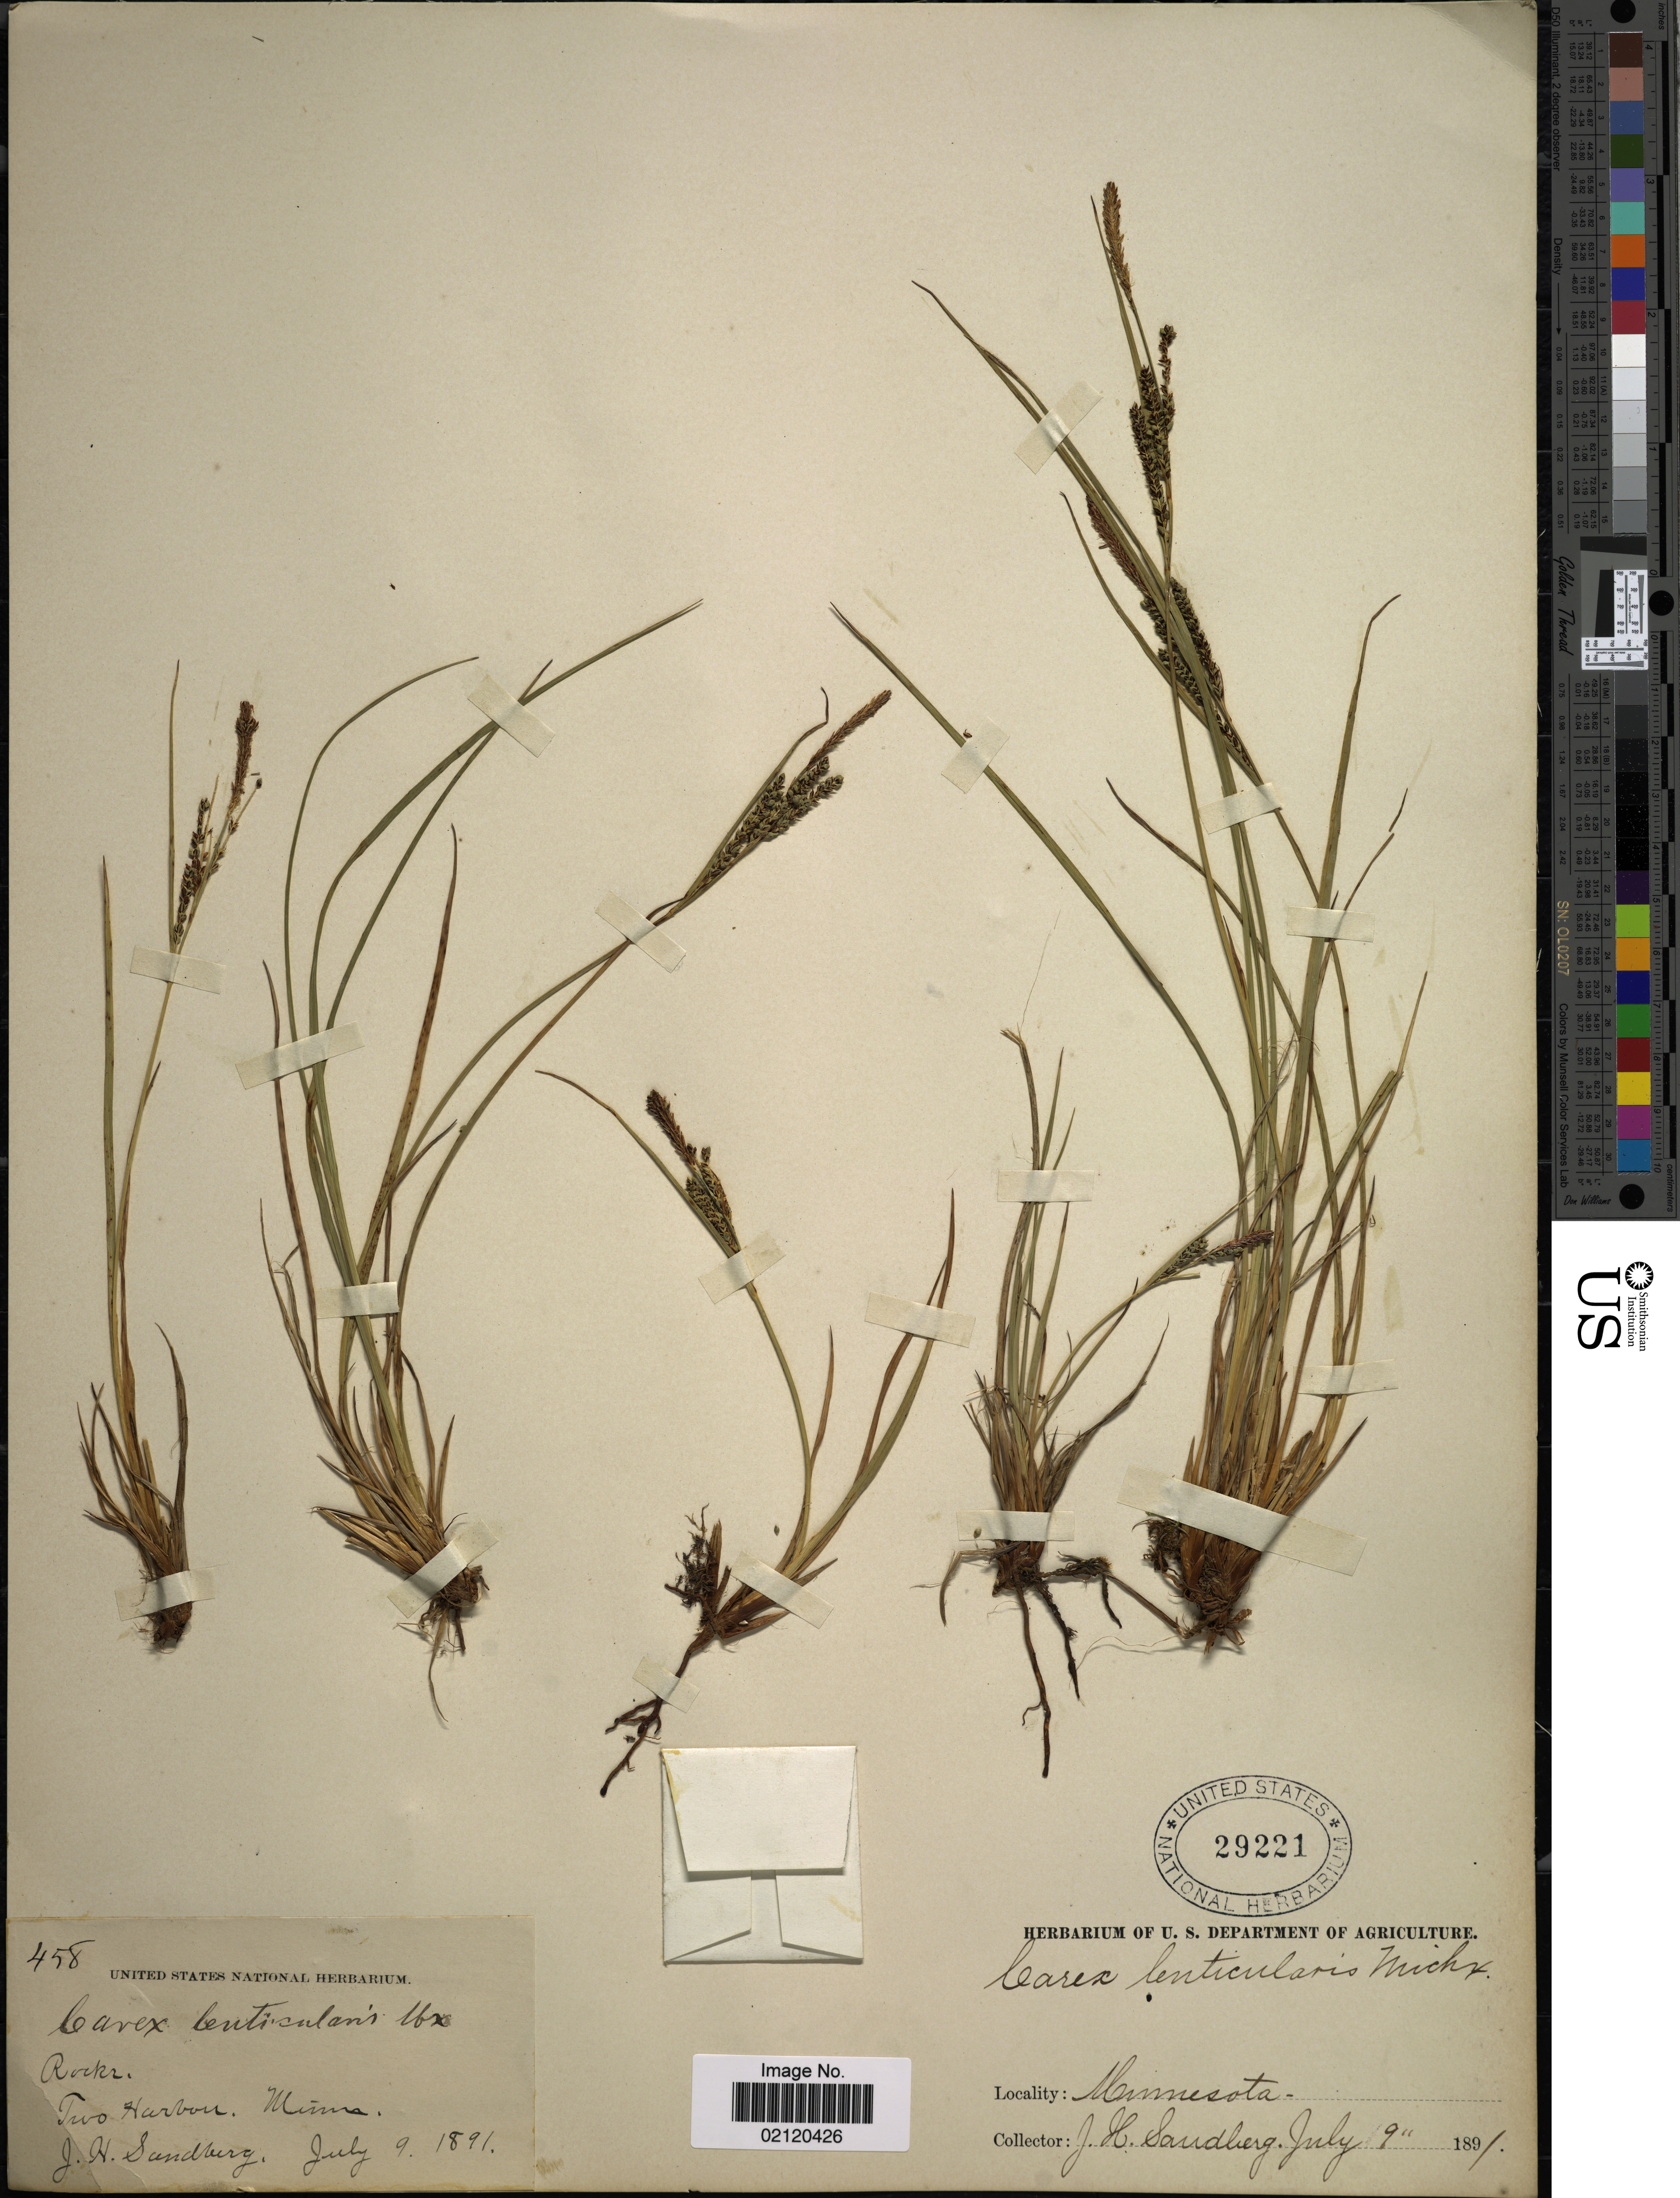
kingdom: Plantae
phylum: Tracheophyta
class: Liliopsida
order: Poales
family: Cyperaceae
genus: Carex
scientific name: Carex lenticularis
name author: Michx.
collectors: J. H. Sandberg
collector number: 458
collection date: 1891-07-09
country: United States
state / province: Minnesota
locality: Two Harbors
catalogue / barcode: US 29221